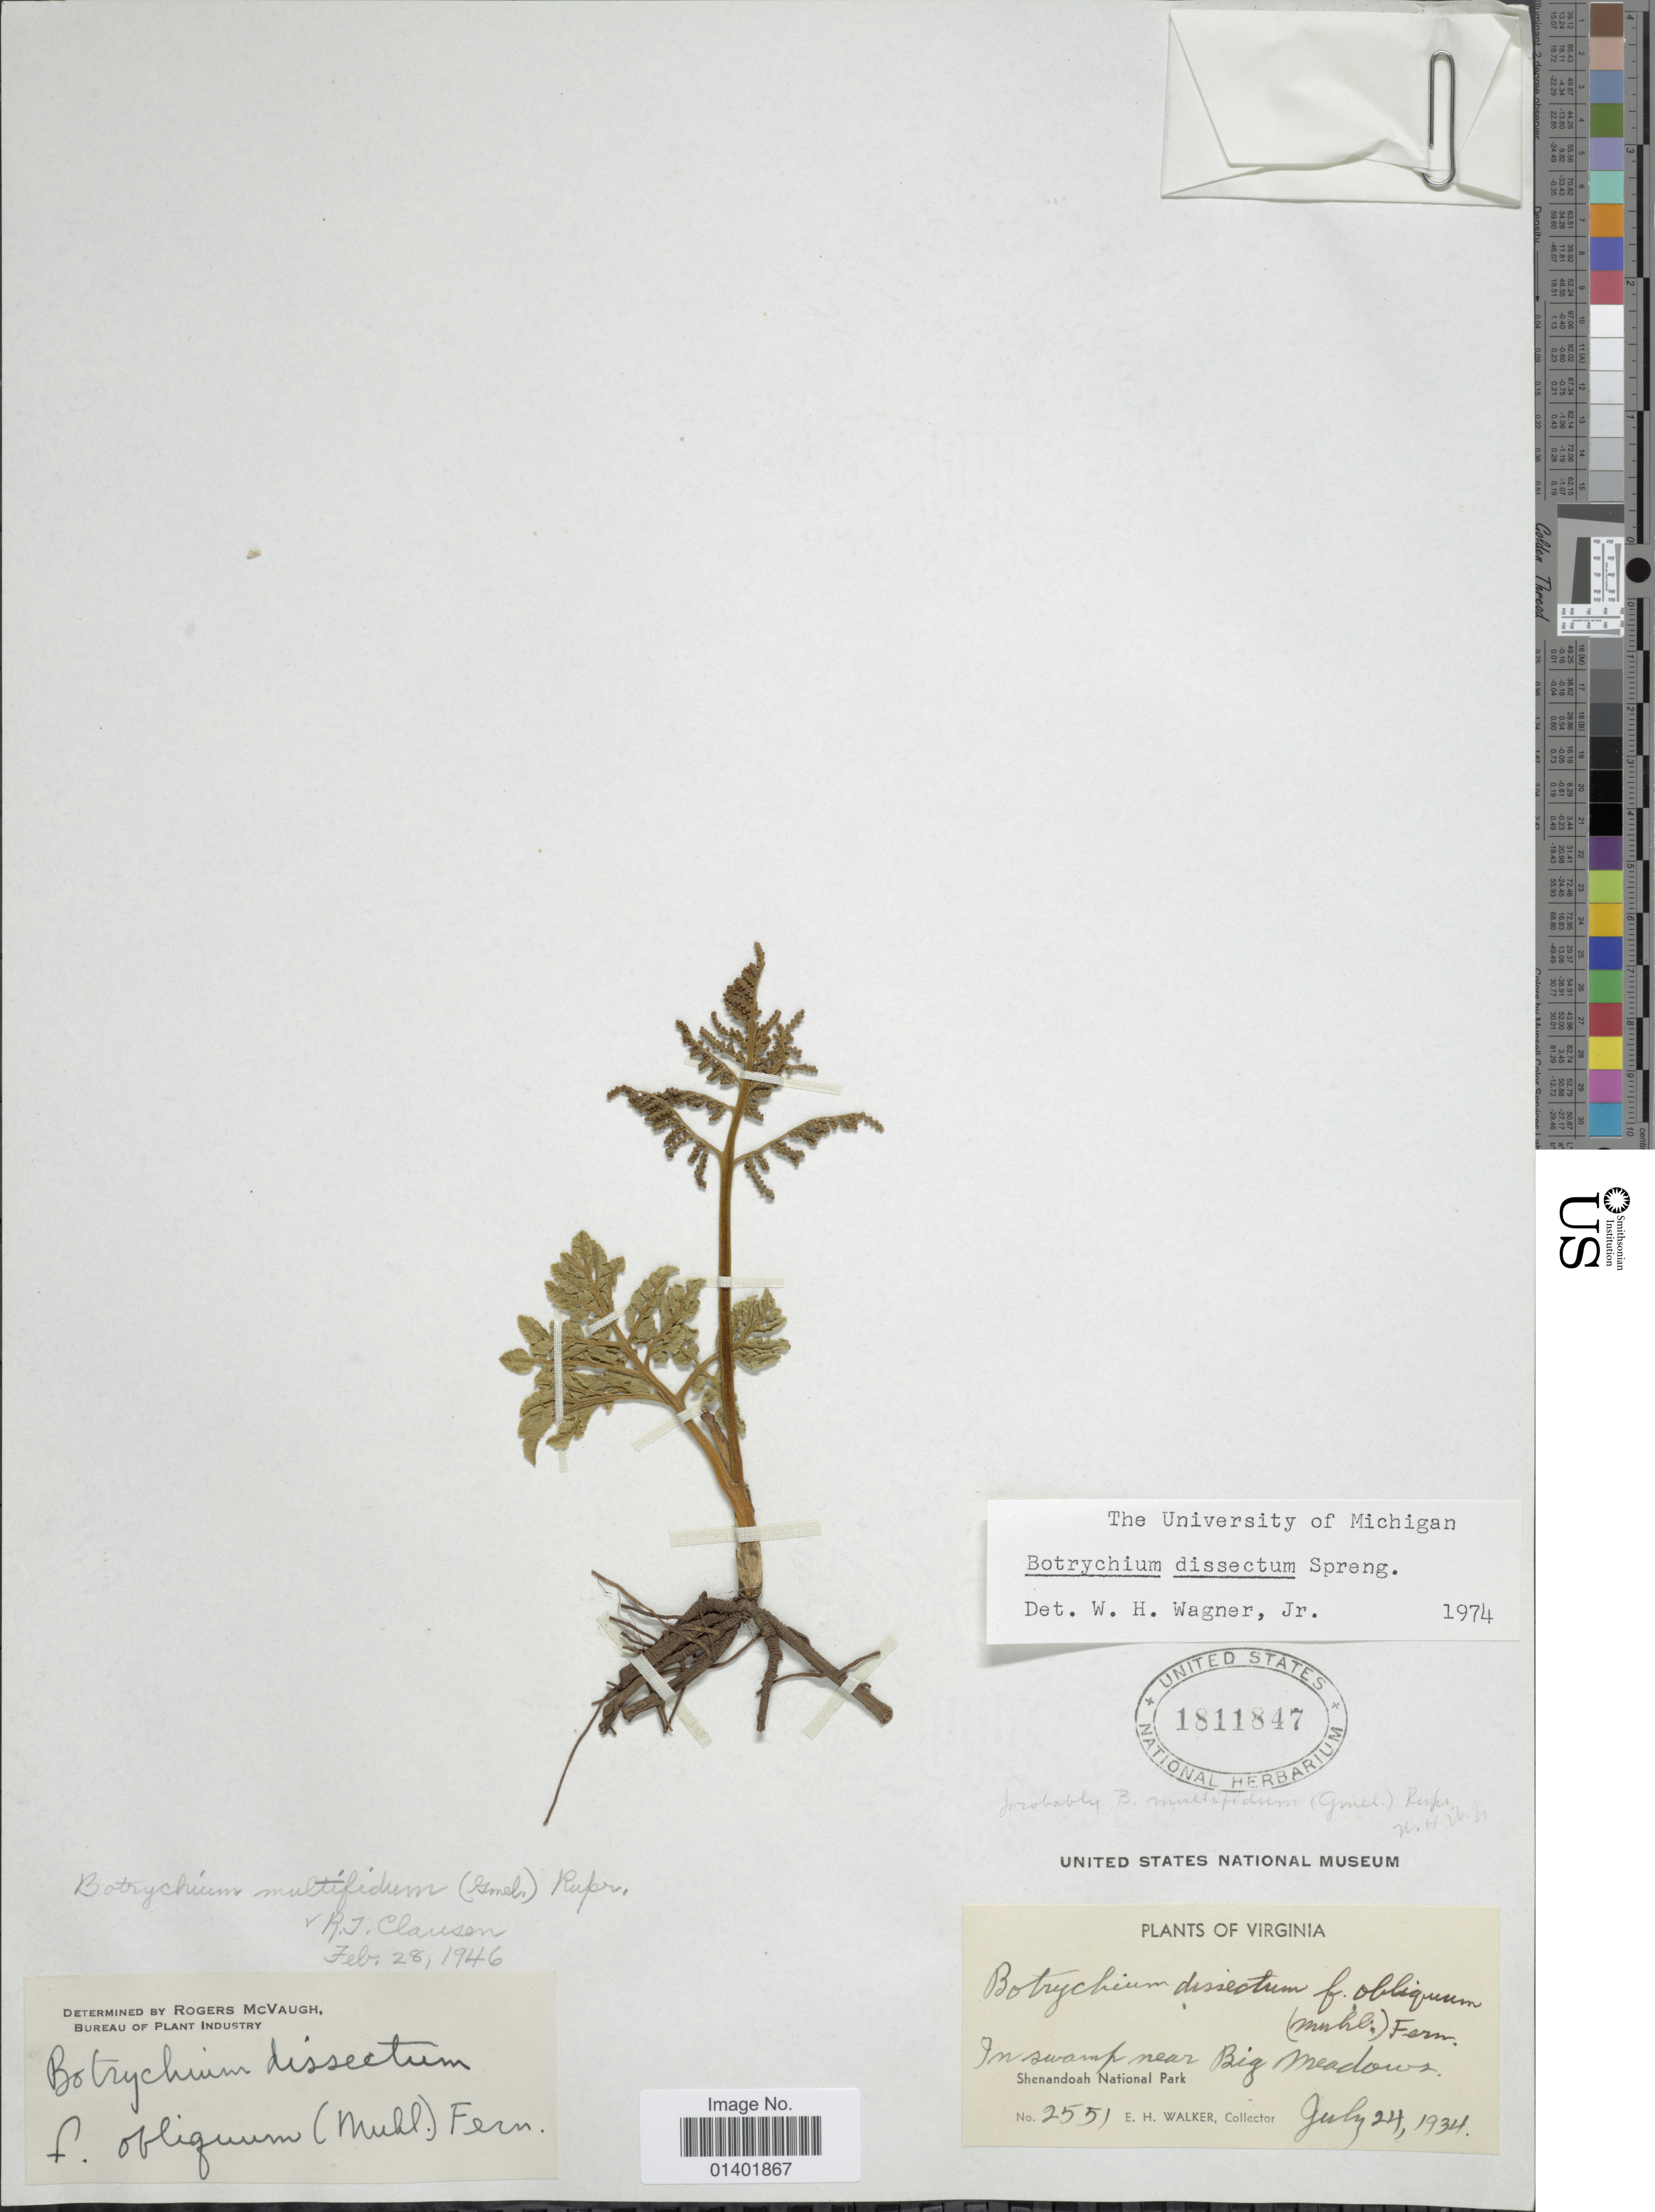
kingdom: Plantae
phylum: Tracheophyta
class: Polypodiopsida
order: Ophioglossales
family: Ophioglossaceae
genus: Botrychium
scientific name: Botrychium dissectum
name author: Spreng.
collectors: E. H. Walker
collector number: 2551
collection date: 1934-07-24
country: United States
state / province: Virginia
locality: In swamp near Big Meadown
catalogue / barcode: US 1811847